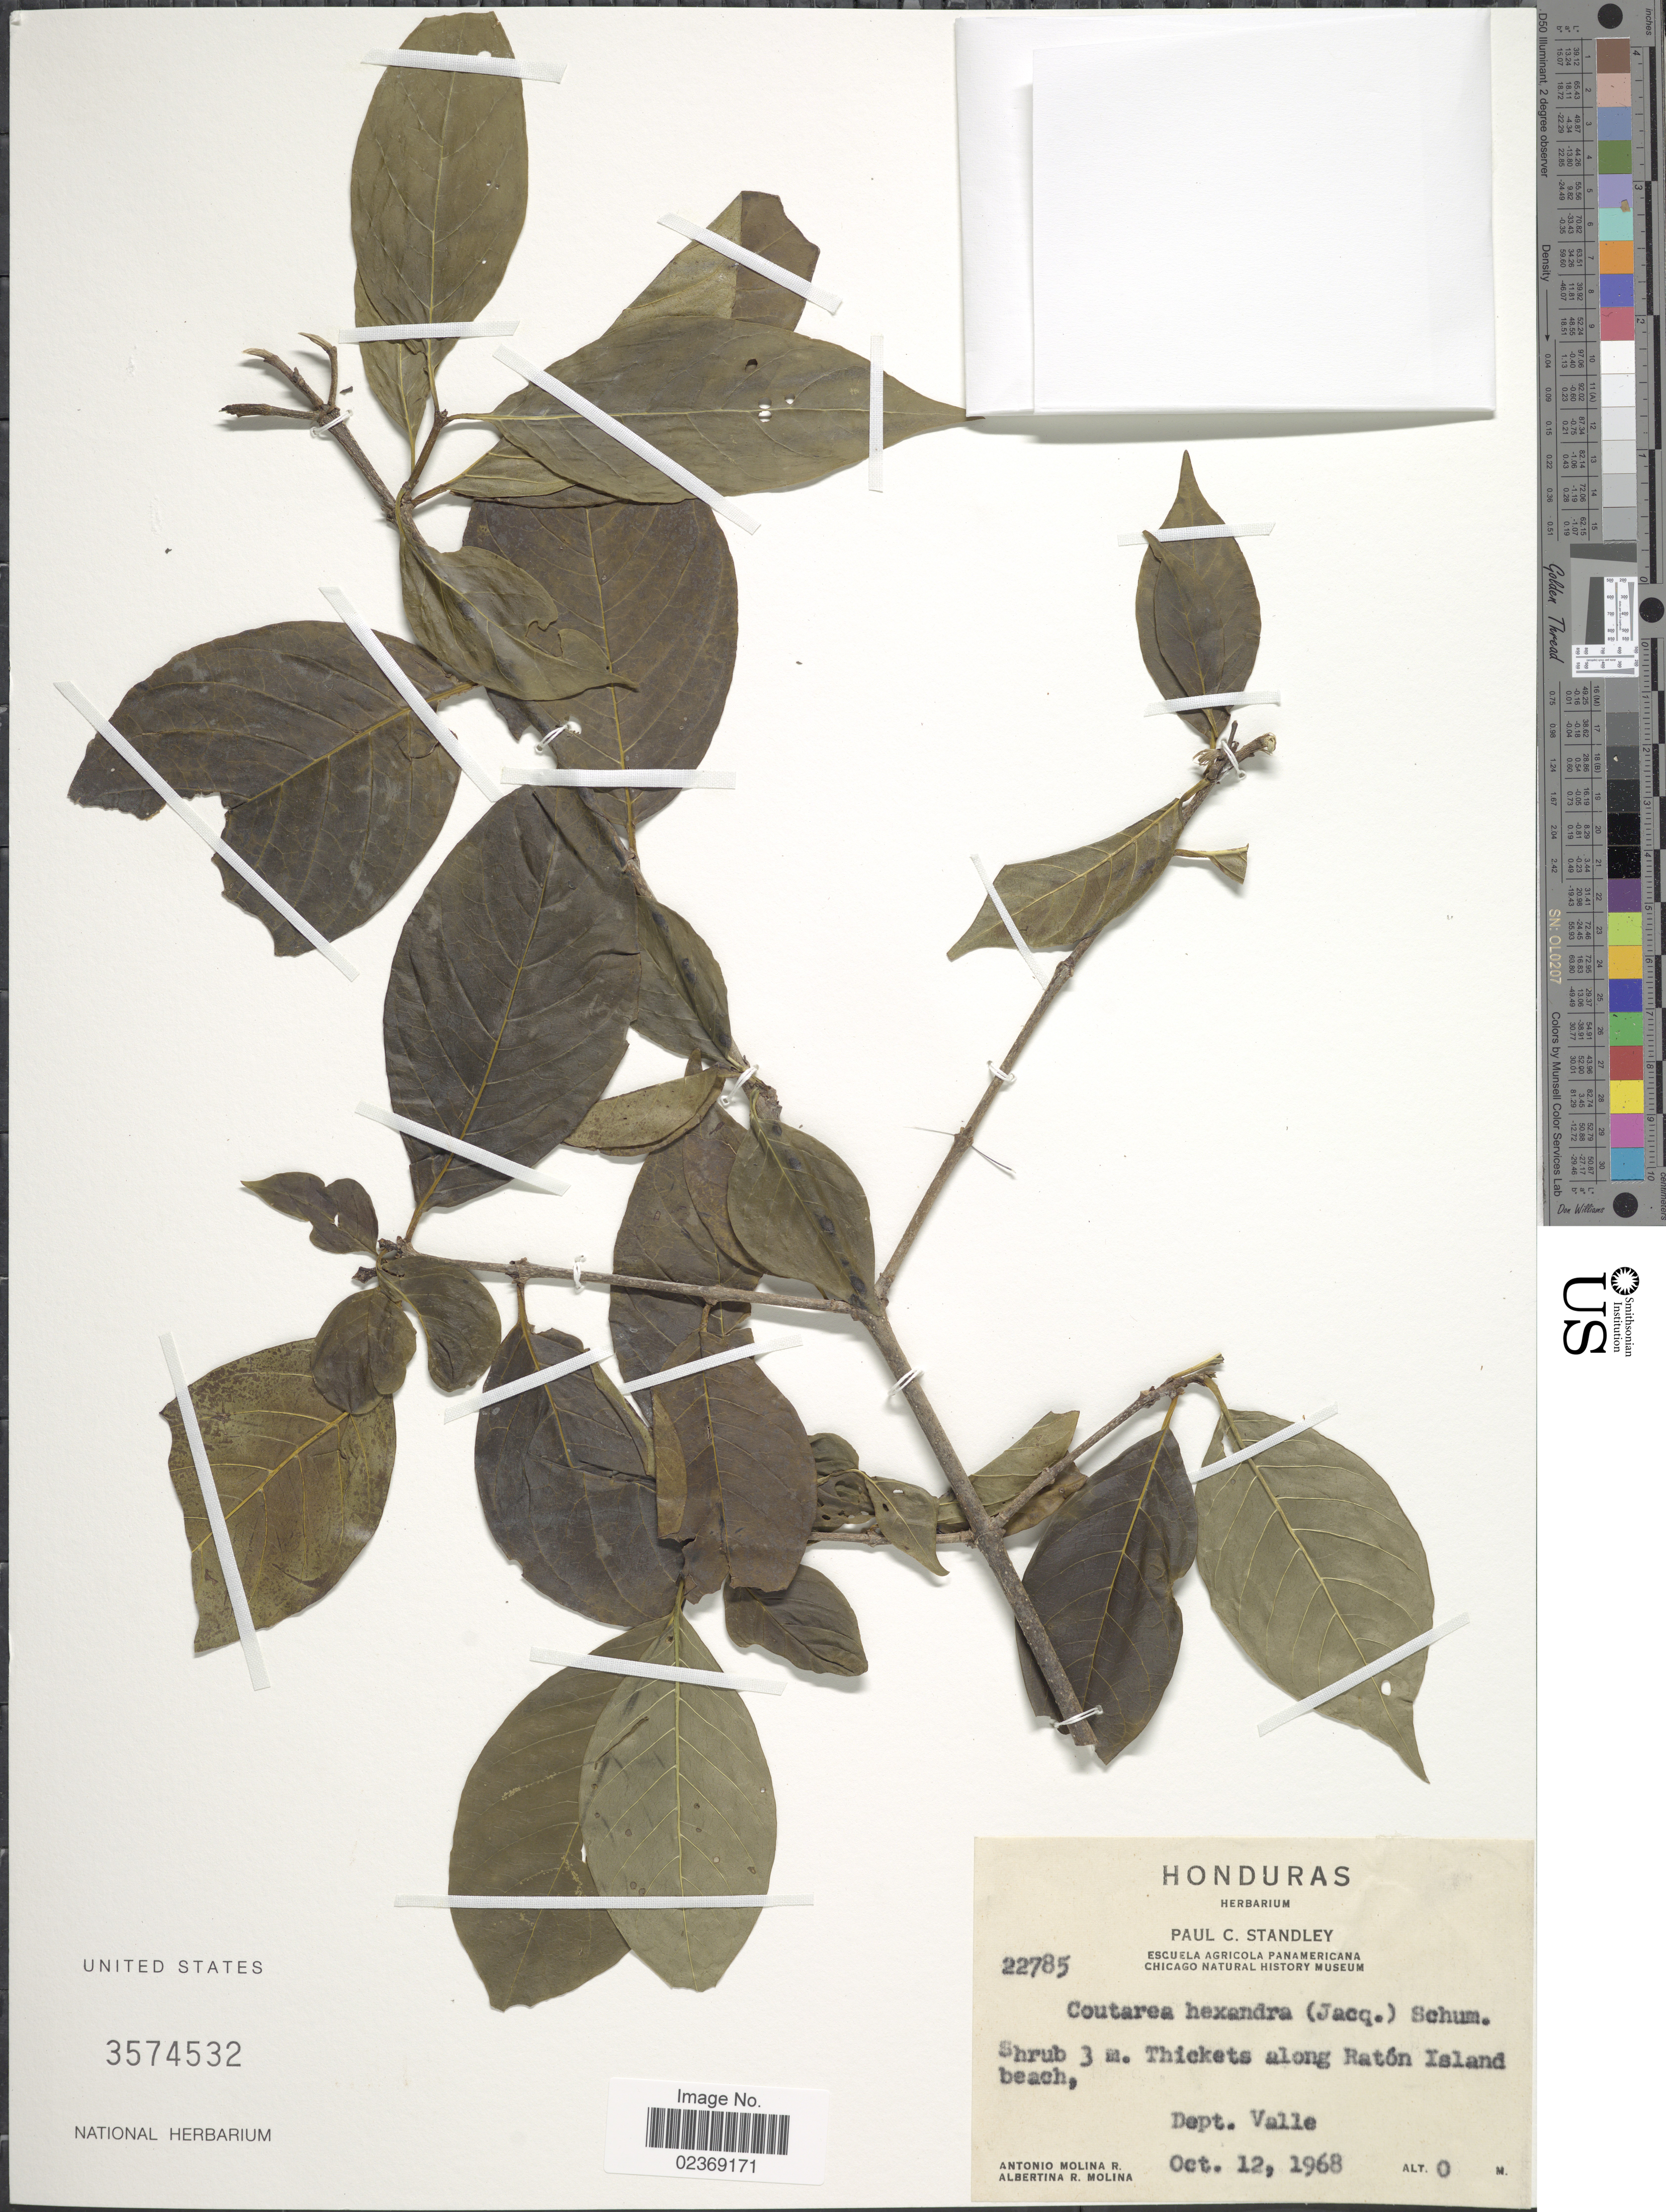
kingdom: Plantae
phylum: Tracheophyta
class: Magnoliopsida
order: Gentianales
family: Rubiaceae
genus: Coutarea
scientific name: Coutarea hexandra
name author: (Jacq.) K. Schum.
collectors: A. Molina R. & A. R. Molina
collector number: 22785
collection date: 1968-10-12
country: Honduras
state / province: Valle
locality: Dept. Valle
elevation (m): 0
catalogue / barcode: US 3574532